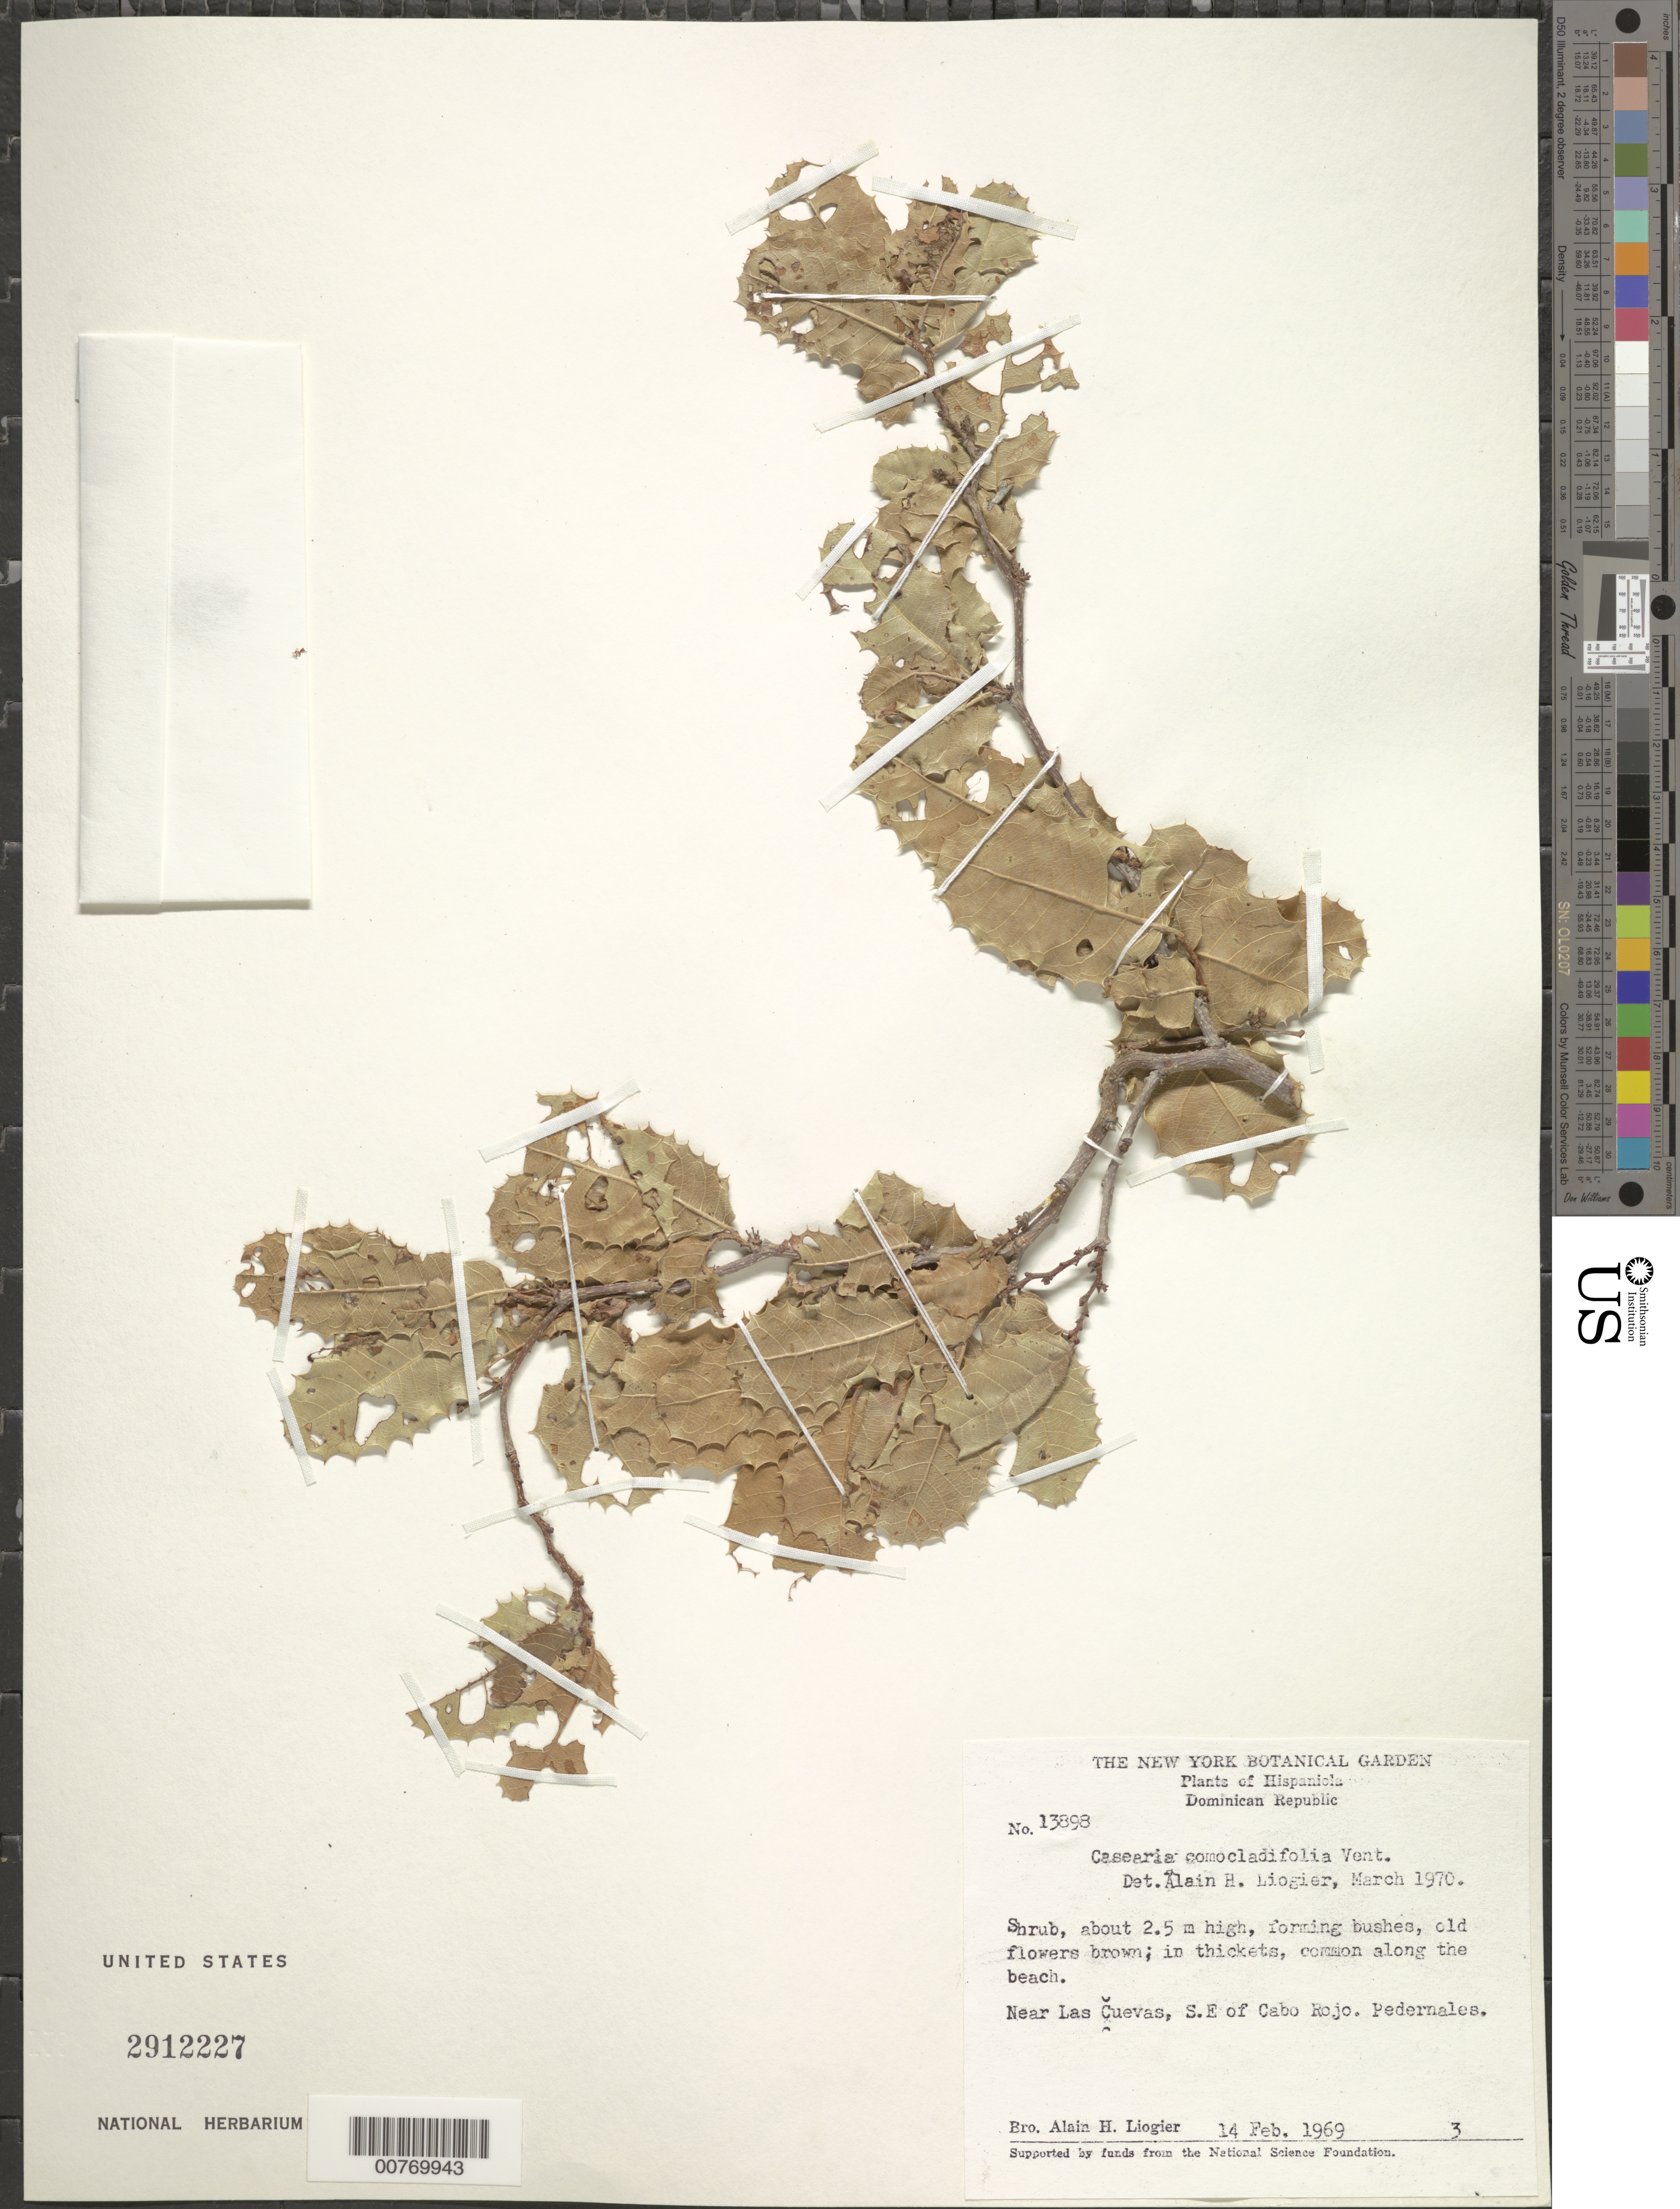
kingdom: Plantae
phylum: Tracheophyta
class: Magnoliopsida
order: Malpighiales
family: Salicaceae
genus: Casearia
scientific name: Casearia comocladifolia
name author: Vent.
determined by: Liogier, Alain H.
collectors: A. H. Liogier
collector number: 13898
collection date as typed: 14 Feb 1969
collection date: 1969-02-14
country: Dominican Republic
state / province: Pedernales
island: Hispaniola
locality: Near Las Cuevas, SE of Cabo Rojo.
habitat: Thickets.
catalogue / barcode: US 2912227